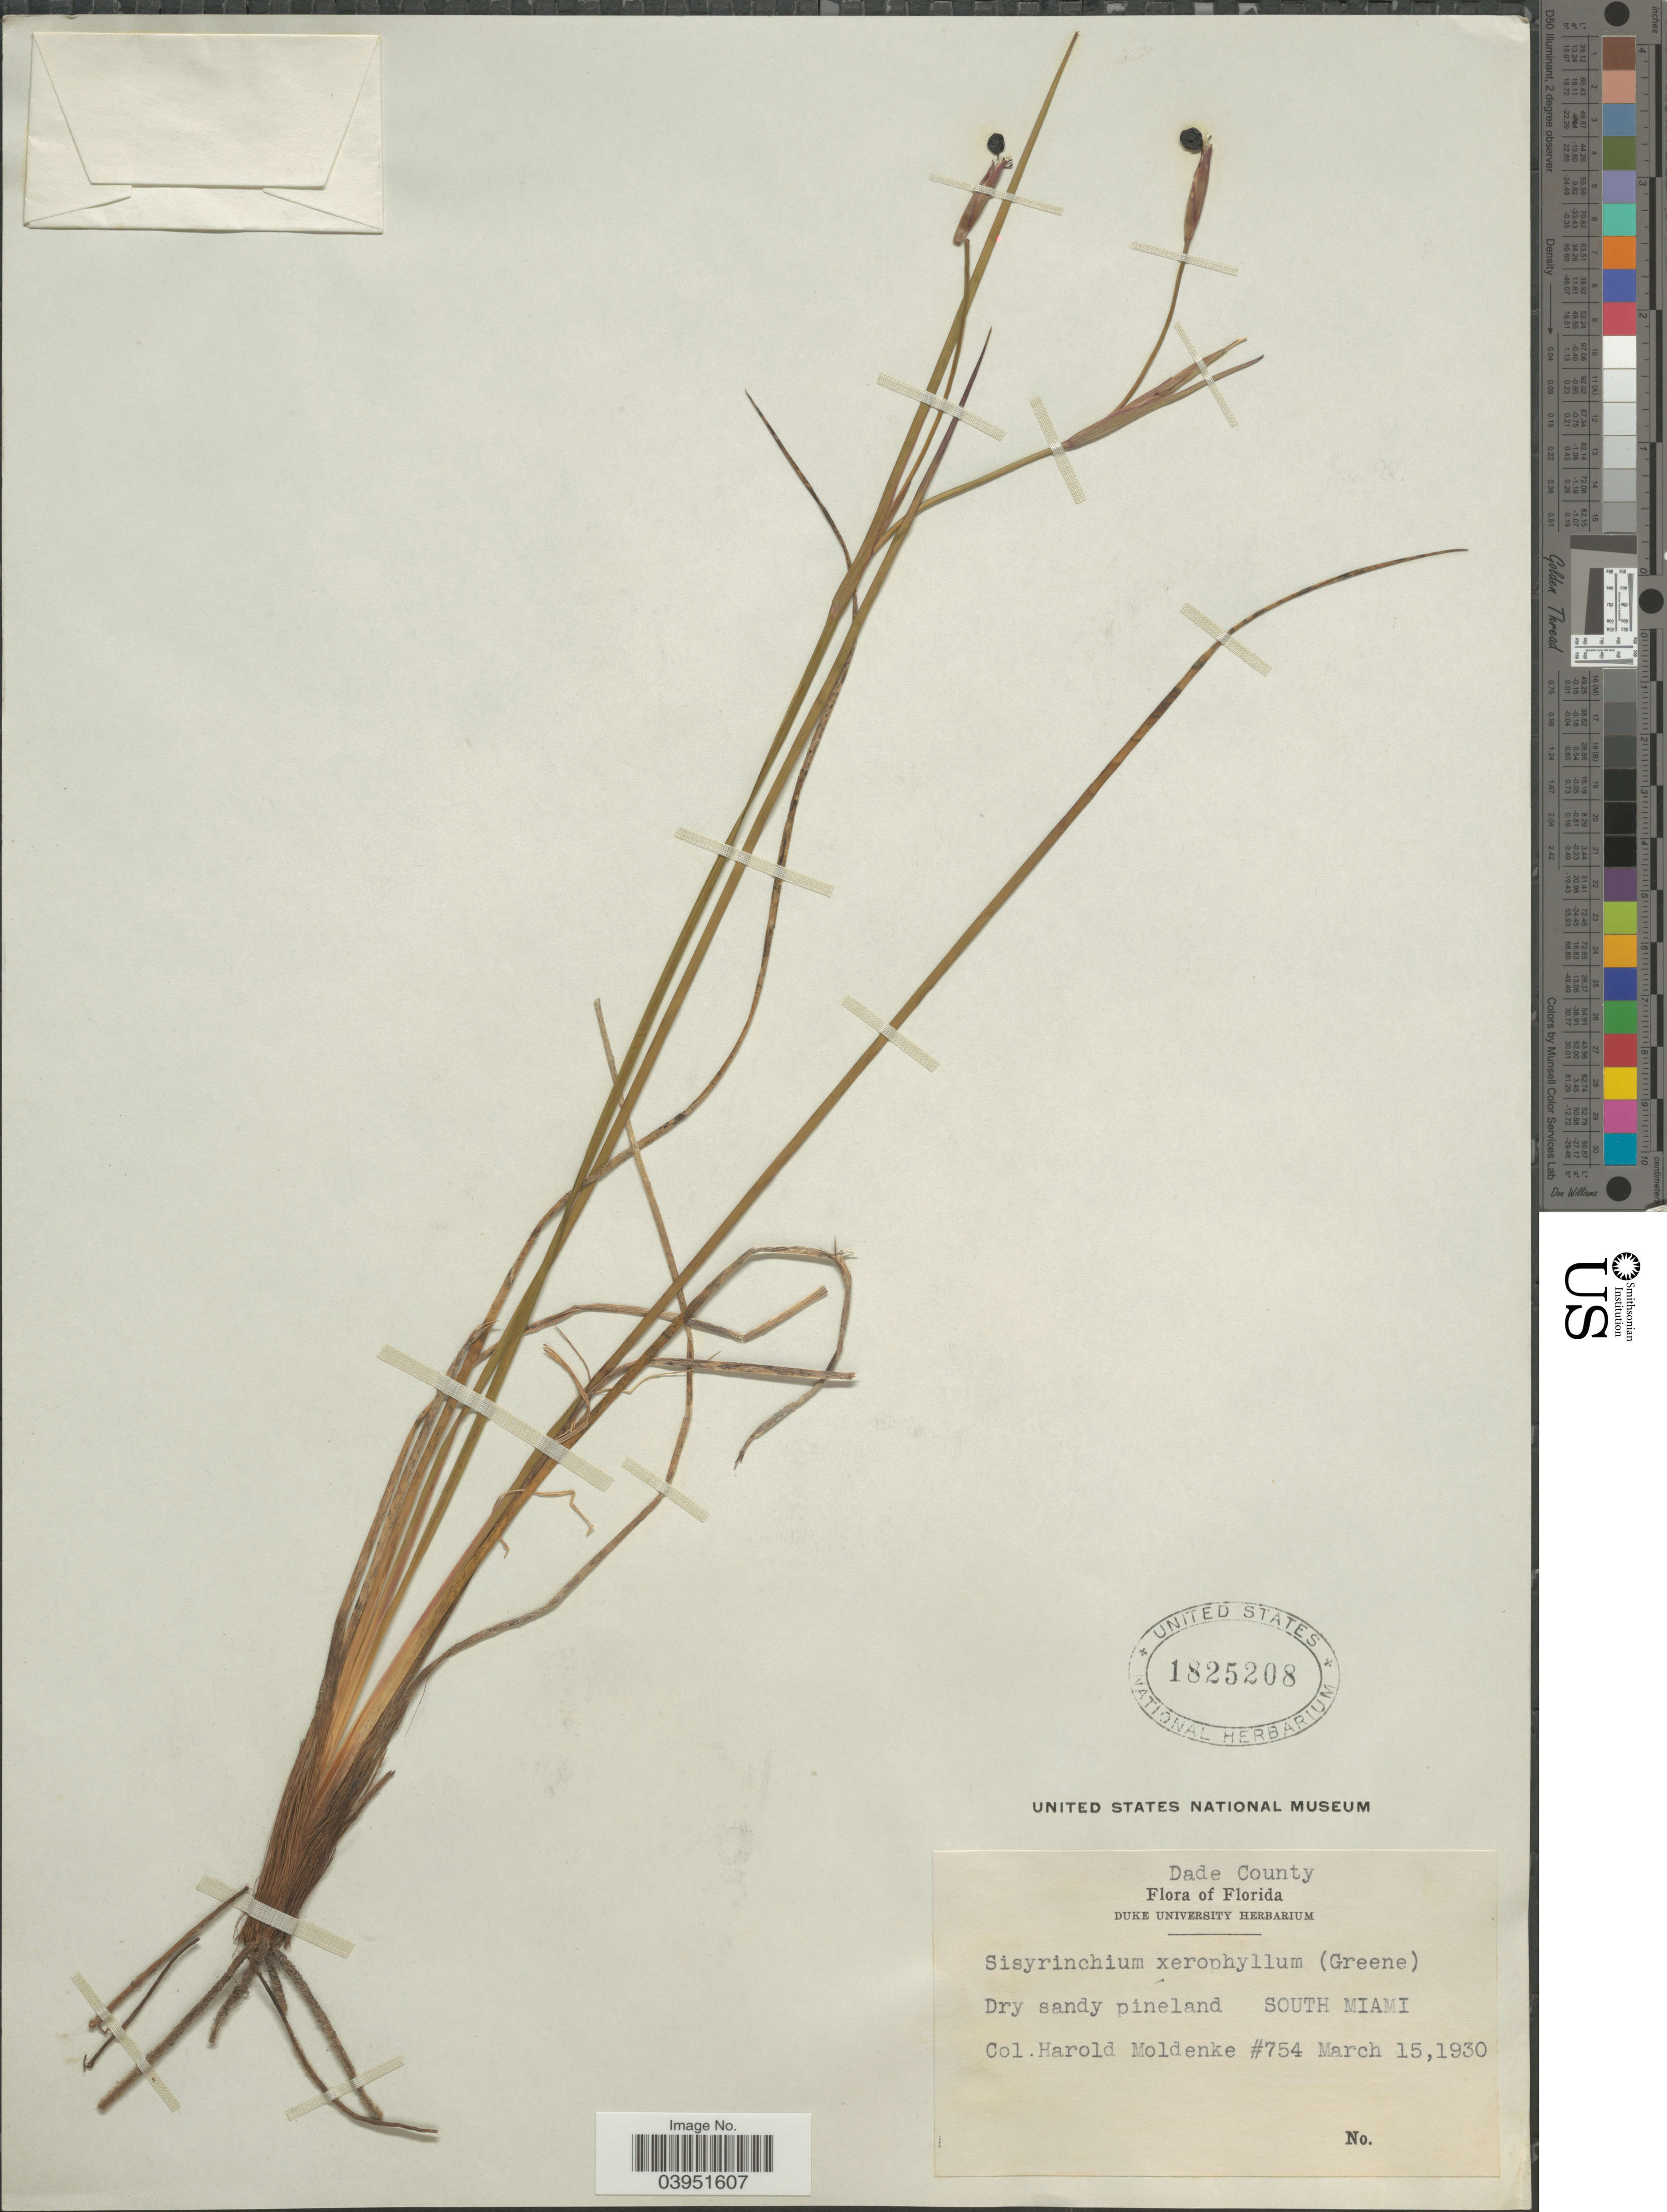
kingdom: Plantae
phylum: Tracheophyta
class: Liliopsida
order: Asparagales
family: Iridaceae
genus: Sisyrinchium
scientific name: Sisyrinchium xerophyllum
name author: Greene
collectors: H. N. Moldenke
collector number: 754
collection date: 1930-03-15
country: United States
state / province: Florida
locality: Dade County. South Miami.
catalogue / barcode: US 1825208